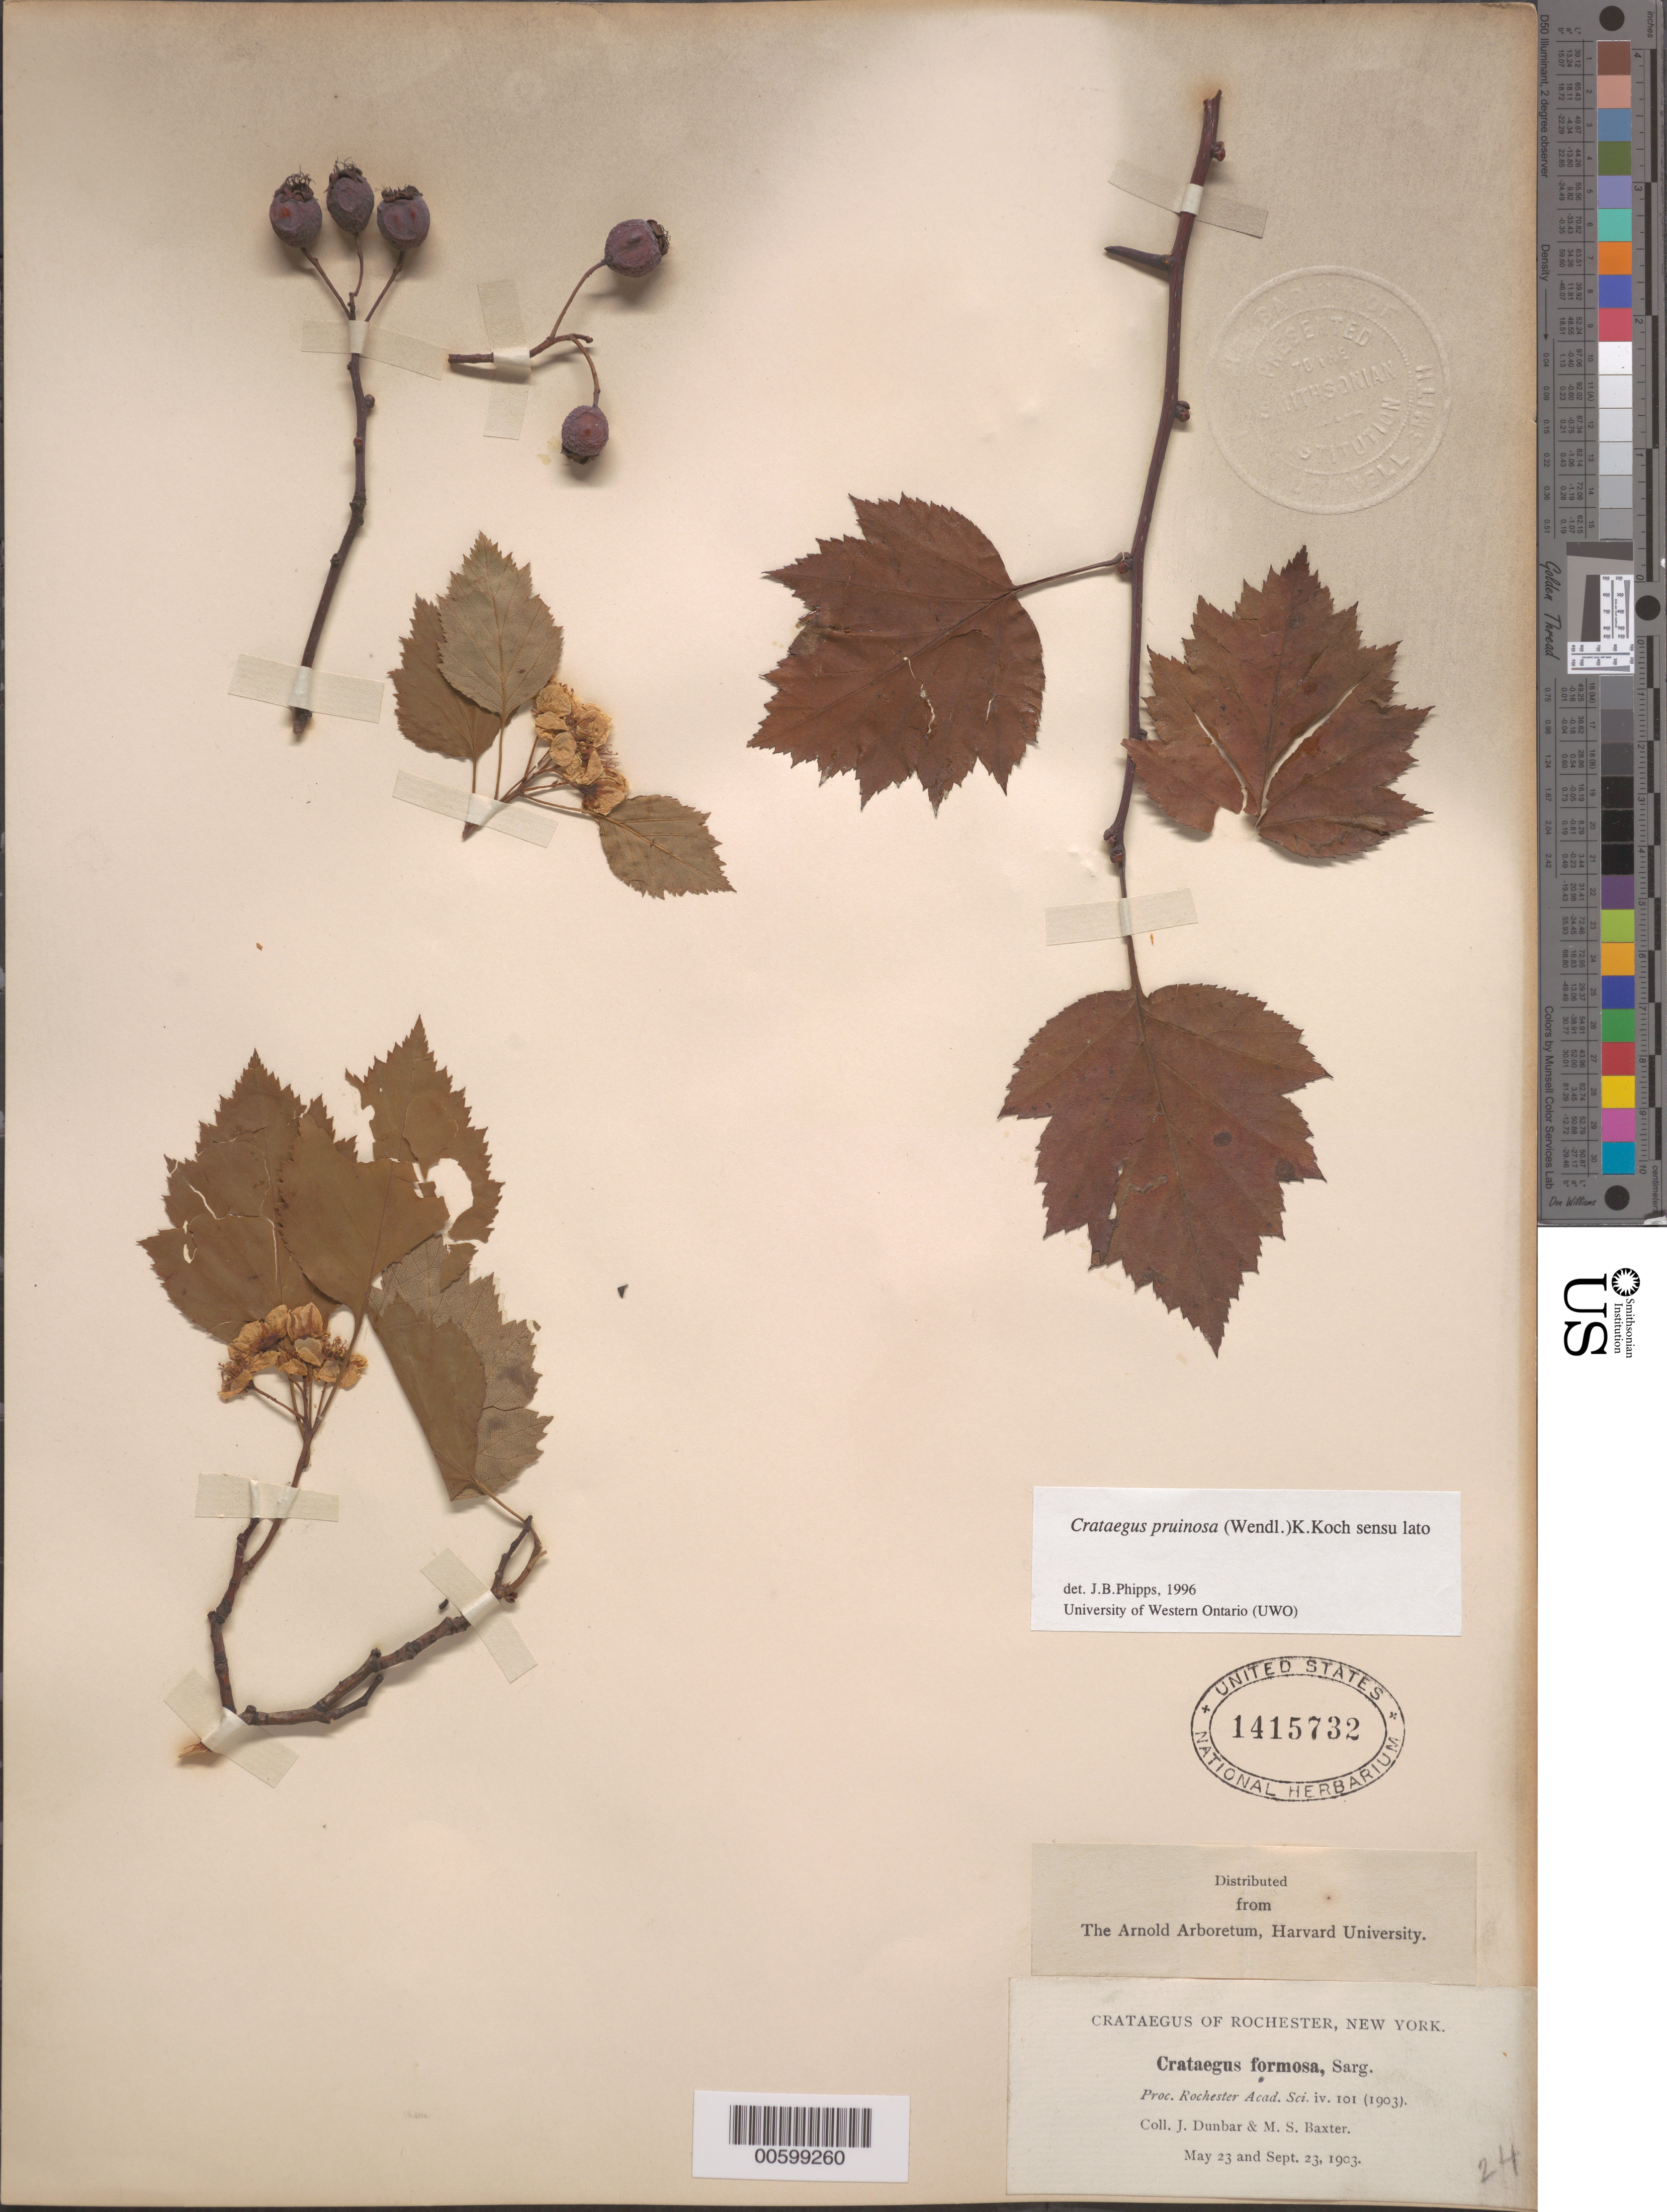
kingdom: Plantae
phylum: Tracheophyta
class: Magnoliopsida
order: Rosales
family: Rosaceae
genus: Crataegus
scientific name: Crataegus pruinosa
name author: (H.L. Wendl.) K. Koch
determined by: Phipps, James B., (UWO), University of Western Ontario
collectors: J. Dunbar & M. Baxter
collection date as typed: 23 May 1903 and 23 Sep 1903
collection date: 1903-05-23,1903-09-23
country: United States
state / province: New York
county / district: Monroe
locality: Rochester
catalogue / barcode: US 1415732